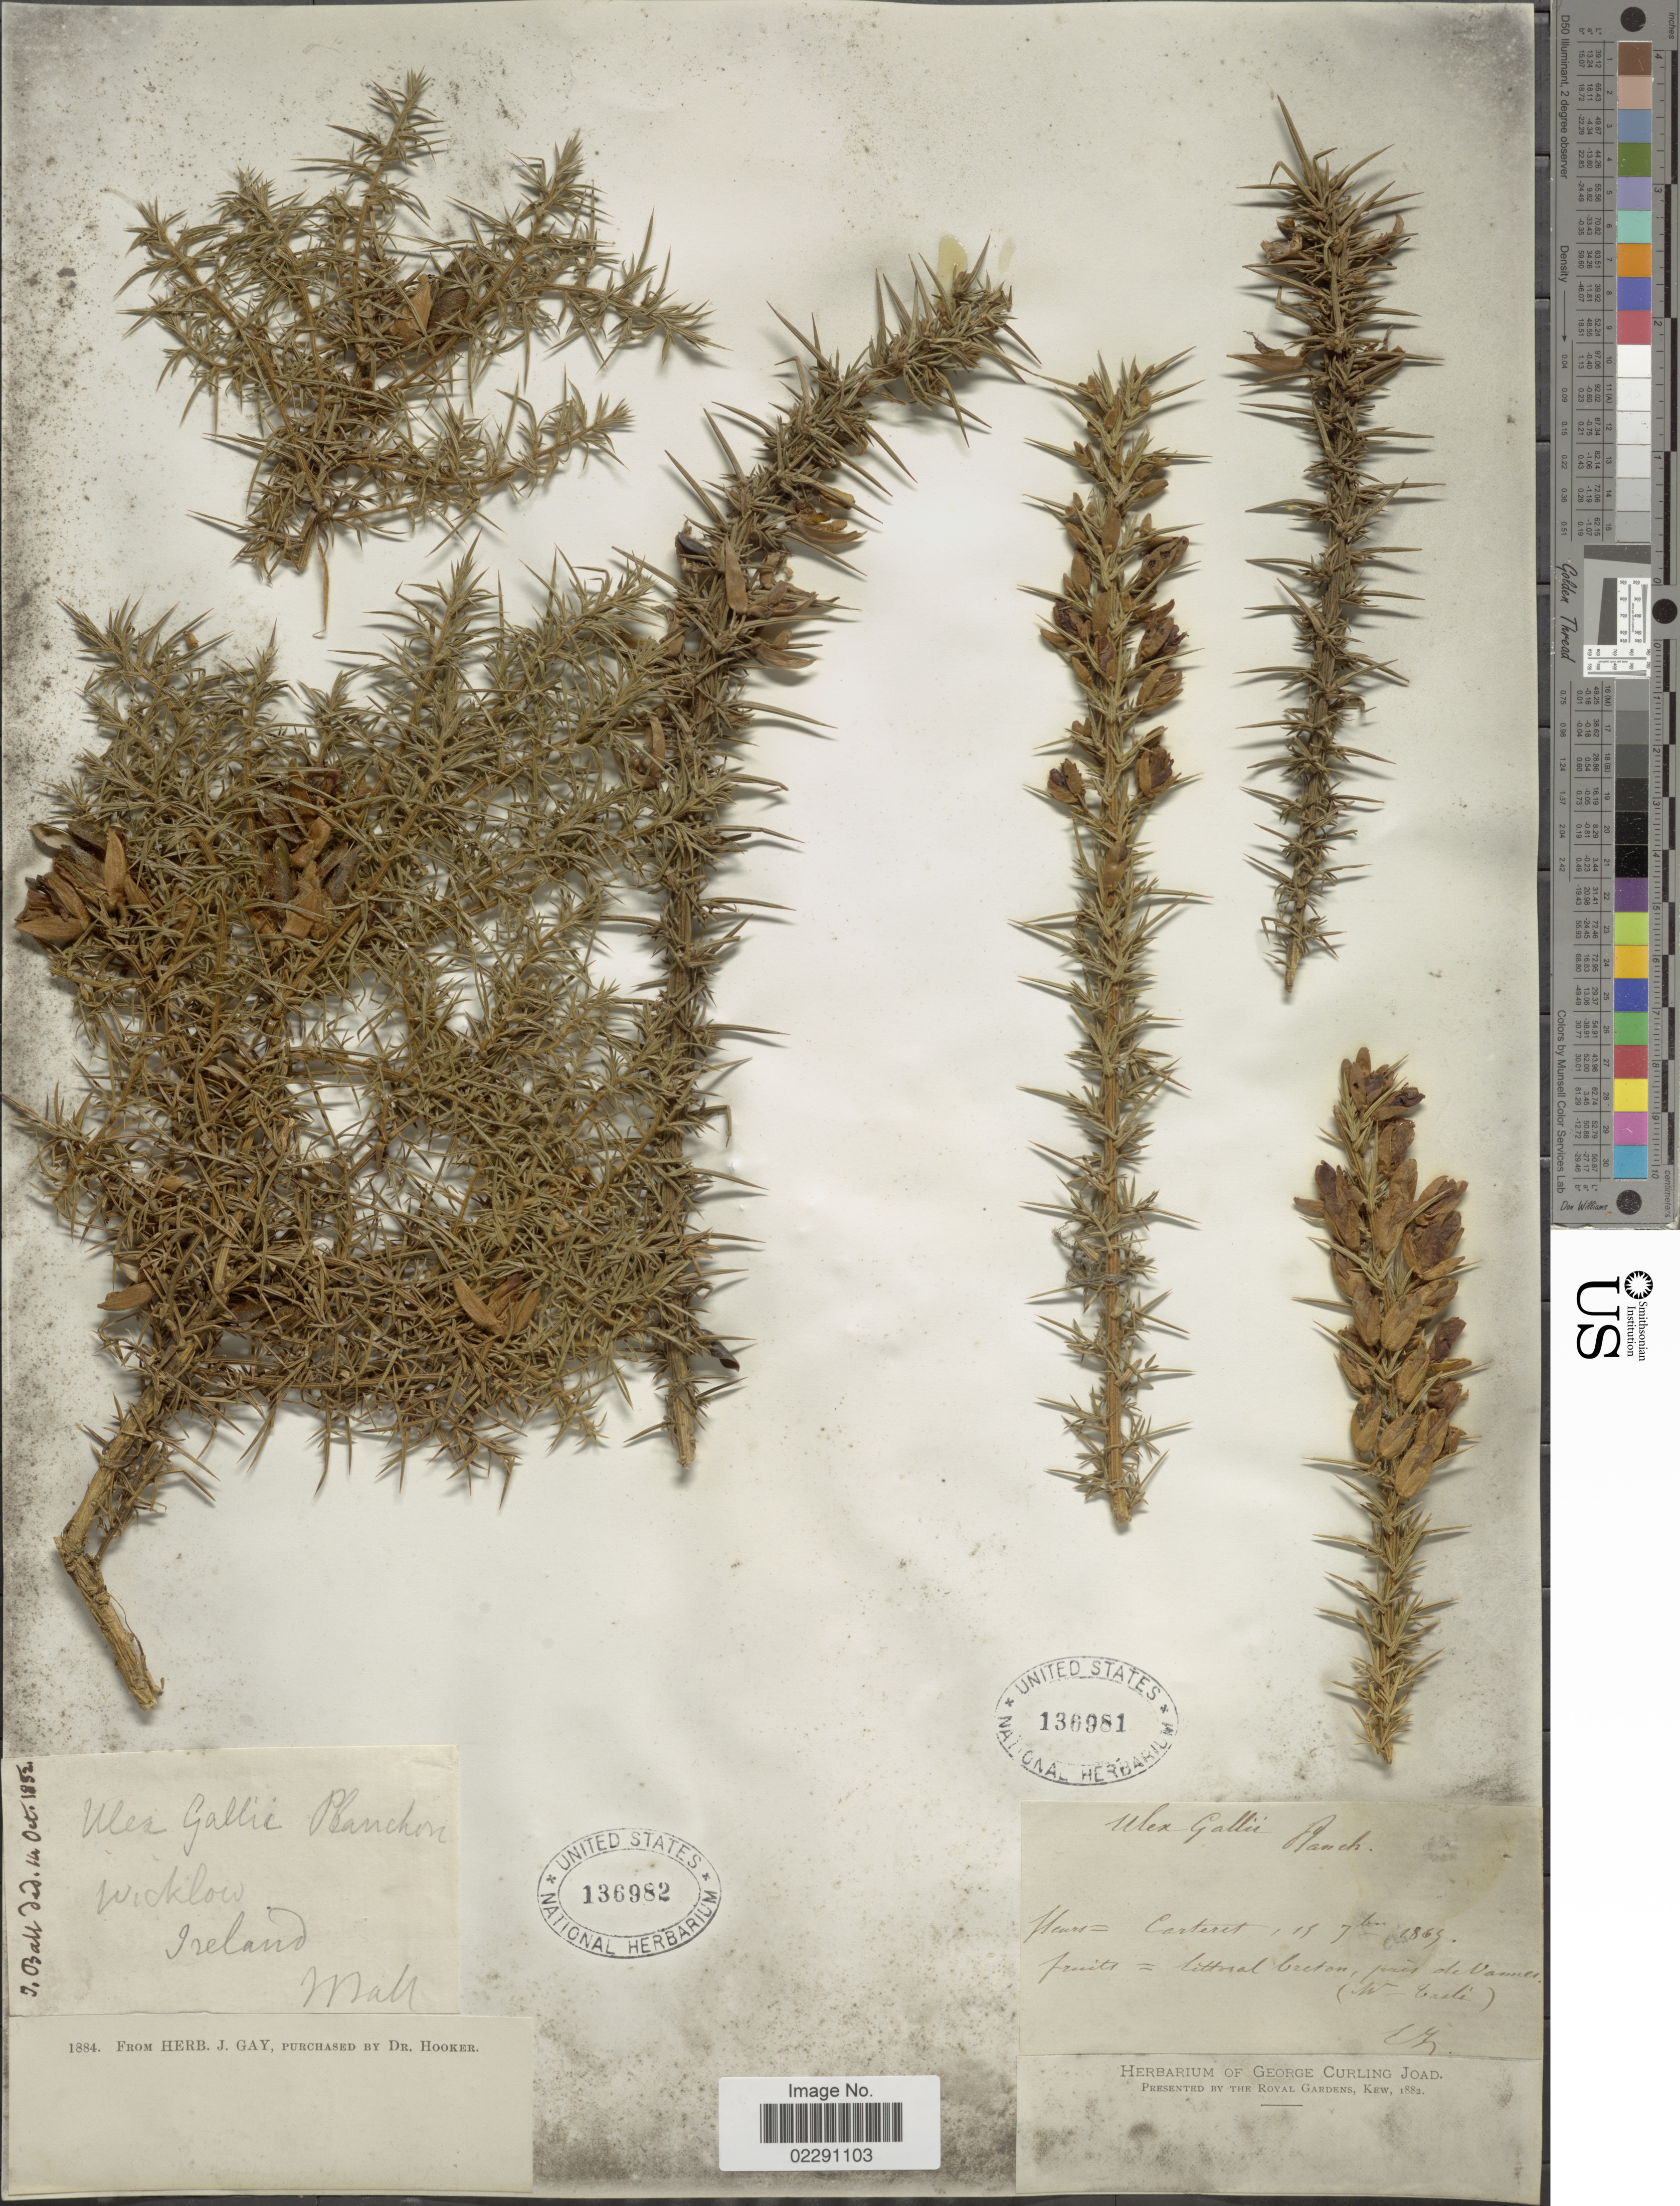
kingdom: Plantae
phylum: Tracheophyta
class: Magnoliopsida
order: Fabales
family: Fabaceae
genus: Ulex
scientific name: Ulex gallii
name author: Planch.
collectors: J. Ball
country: Ireland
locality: Wicklow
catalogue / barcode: US 136982